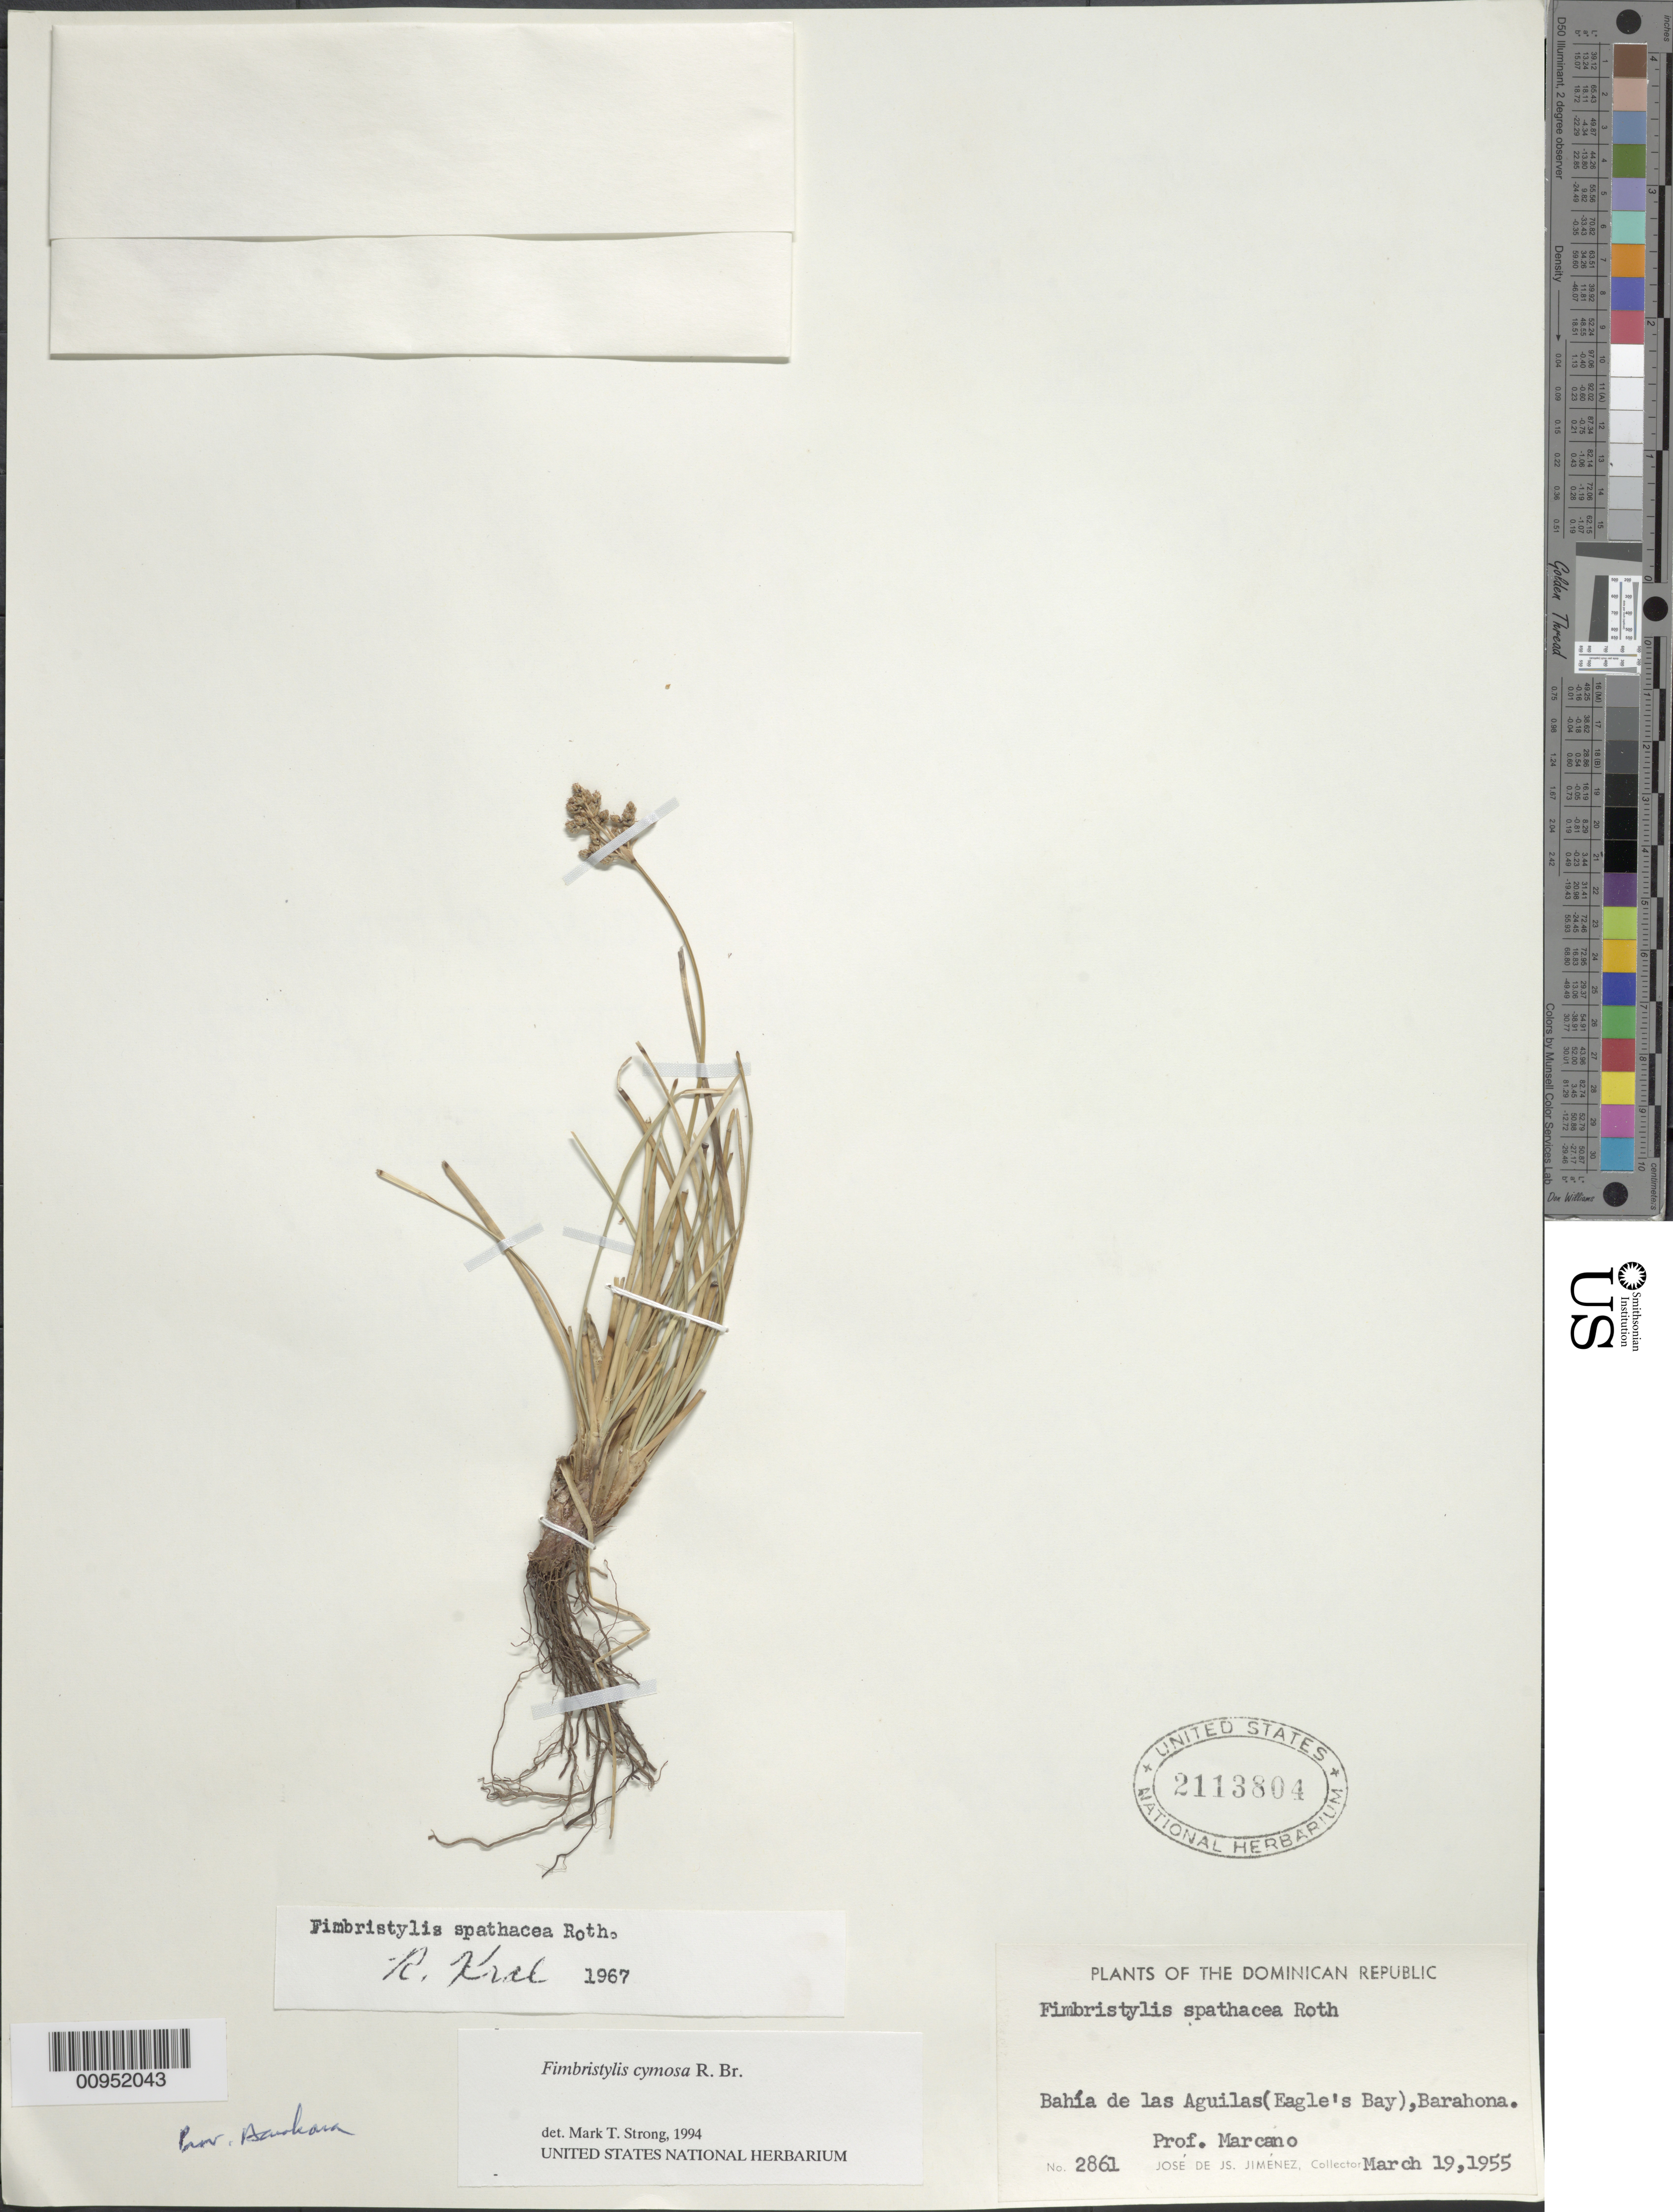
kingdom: Plantae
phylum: Tracheophyta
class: Liliopsida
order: Poales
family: Cyperaceae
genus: Fimbristylis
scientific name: Fimbristylis cymosa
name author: R. Br.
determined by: Strong, M. T., (US), Smithsonian Institution - National Museum of Natural History (UNITED STATES)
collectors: J. J. Jiménez & -. Marcano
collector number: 2861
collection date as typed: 19 Mar 1955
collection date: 1955-03-19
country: Dominican Republic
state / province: Barahona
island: Hispaniola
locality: Bahía de las Aquilas (Eagle's Bay)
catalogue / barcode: US 2113804